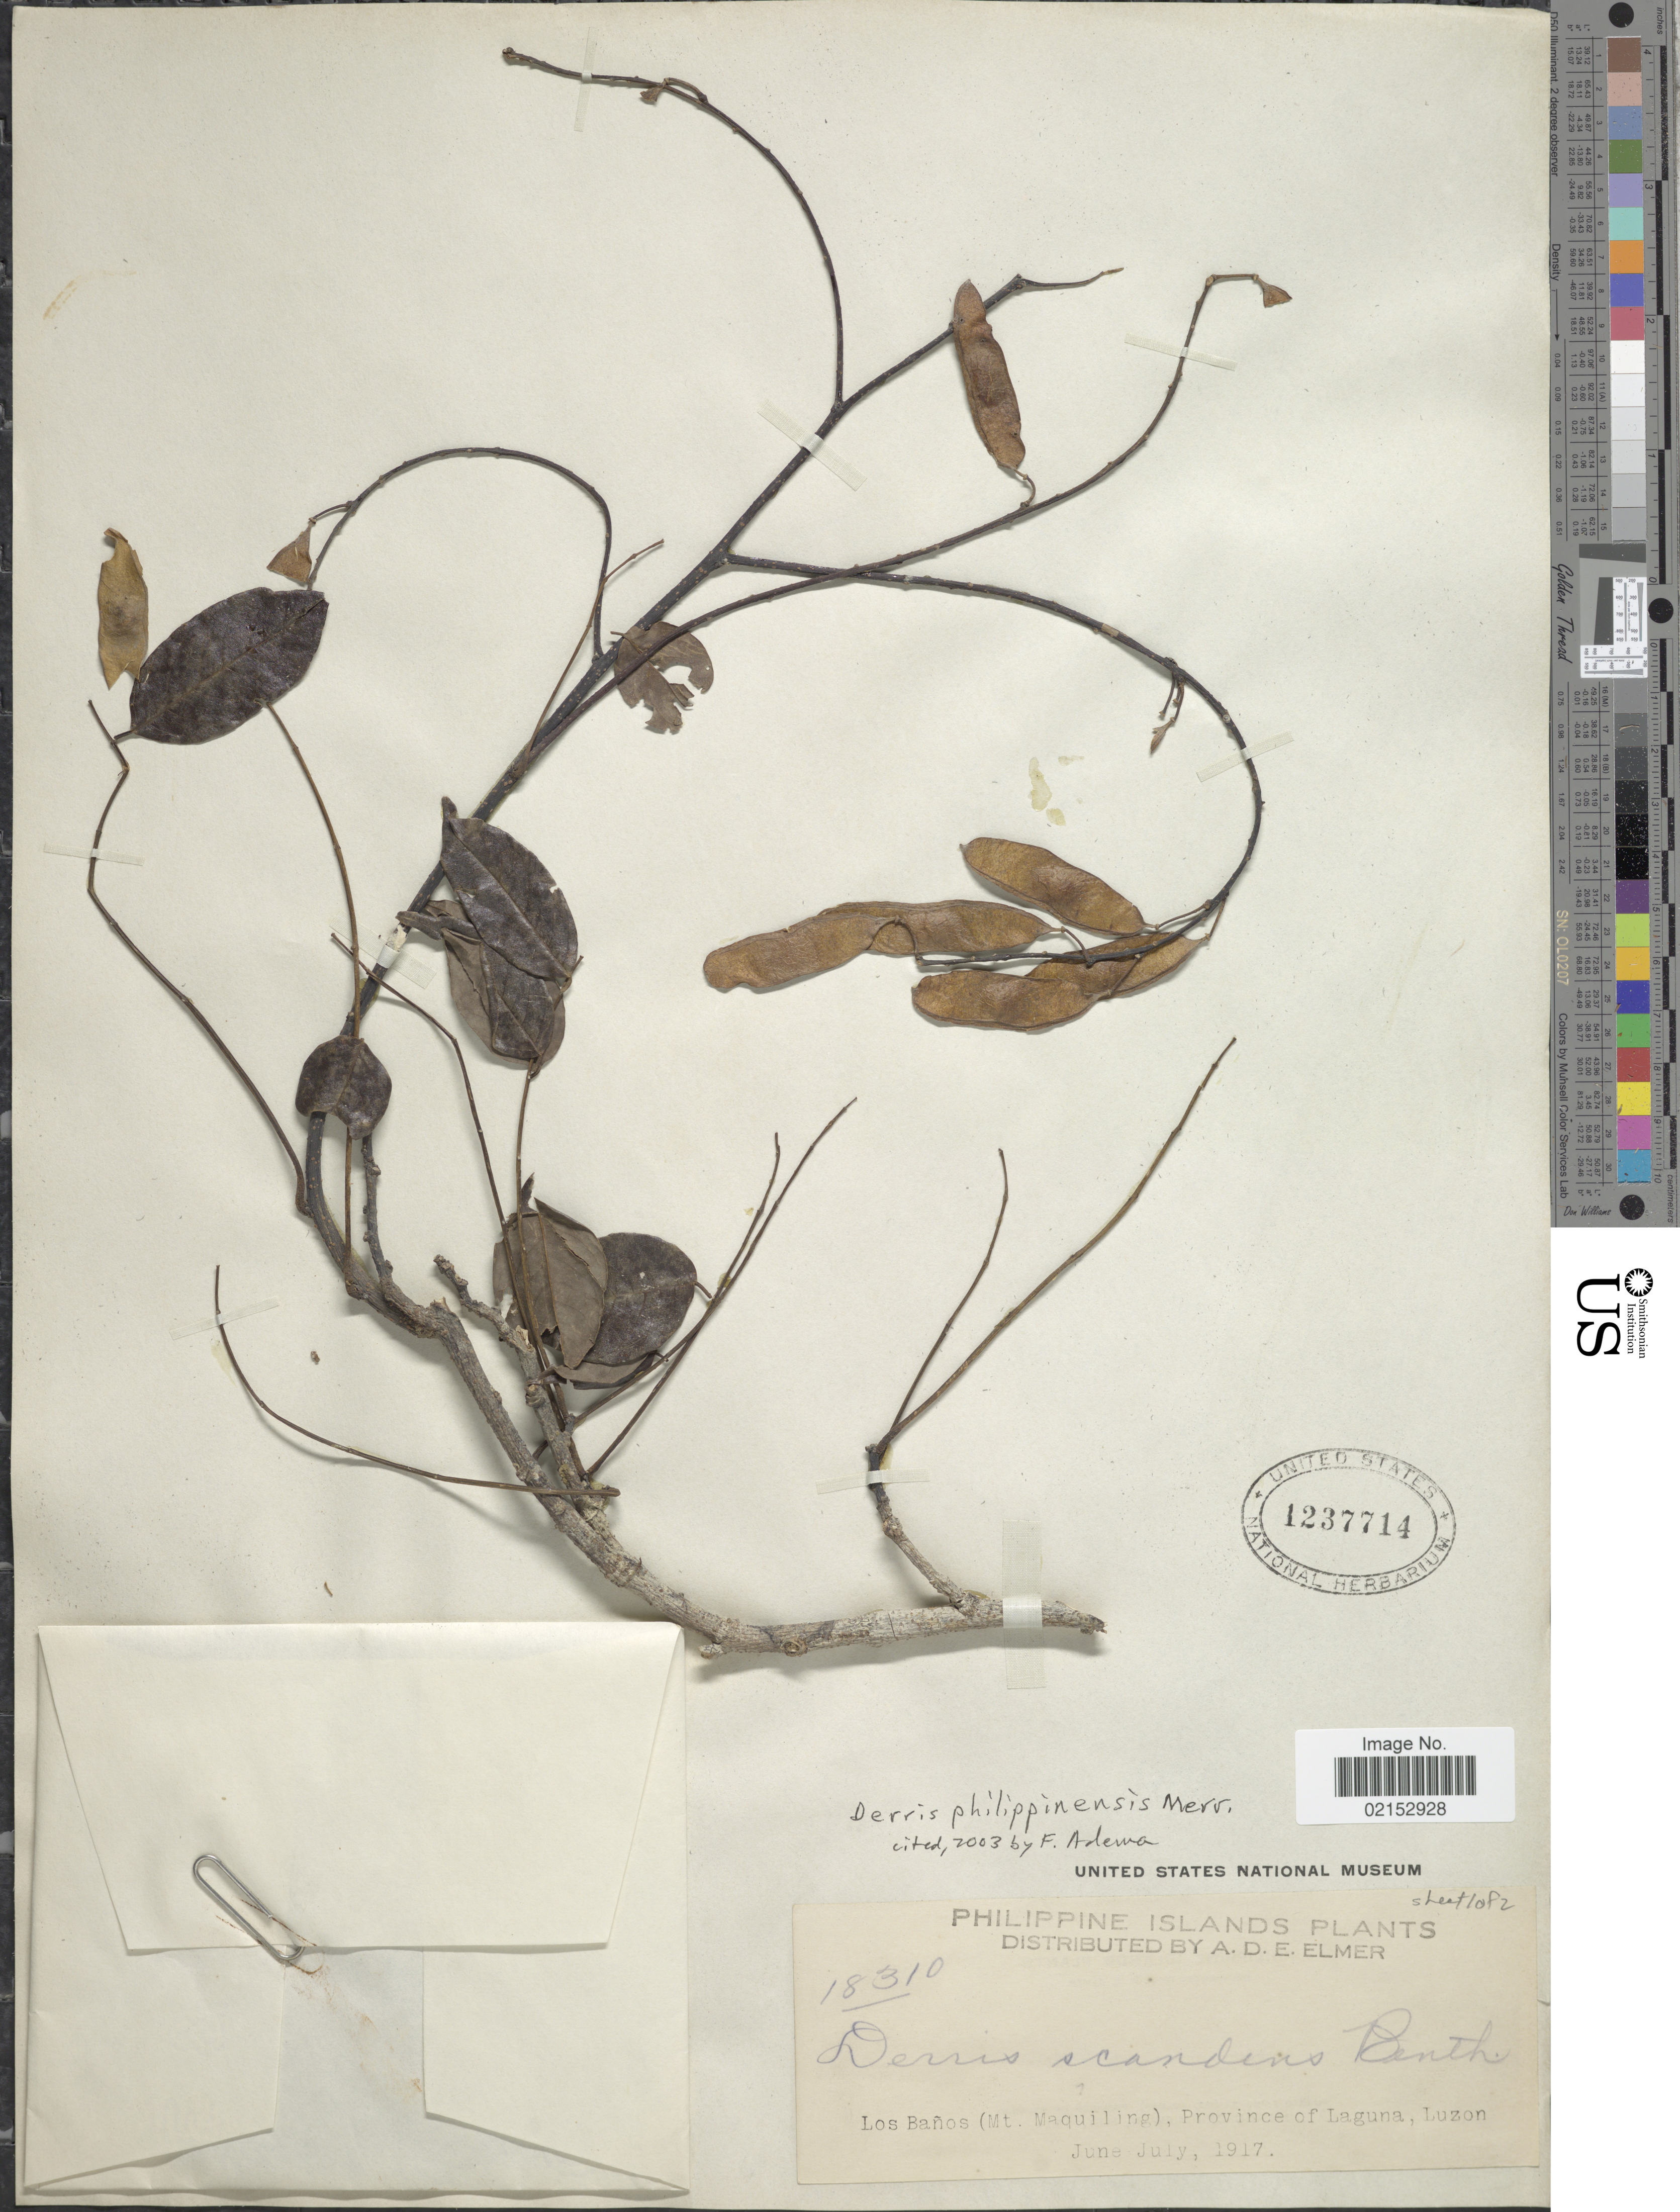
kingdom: Plantae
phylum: Tracheophyta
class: Magnoliopsida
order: Fabales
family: Fabaceae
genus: Brachypterum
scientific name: Brachypterum philippinense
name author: (Merr.) Adema & Sirich.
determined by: Strong, Mark T., (BOT), Smithsonian Institution - National Museum of Natural History (UNITED STATES)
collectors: A. D. E. Elmer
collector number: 18310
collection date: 1917-06/1917-07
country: Philippines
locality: Philippine Islands, Los Baños (Mt Maquiling) Province of Laguna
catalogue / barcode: US 1237714